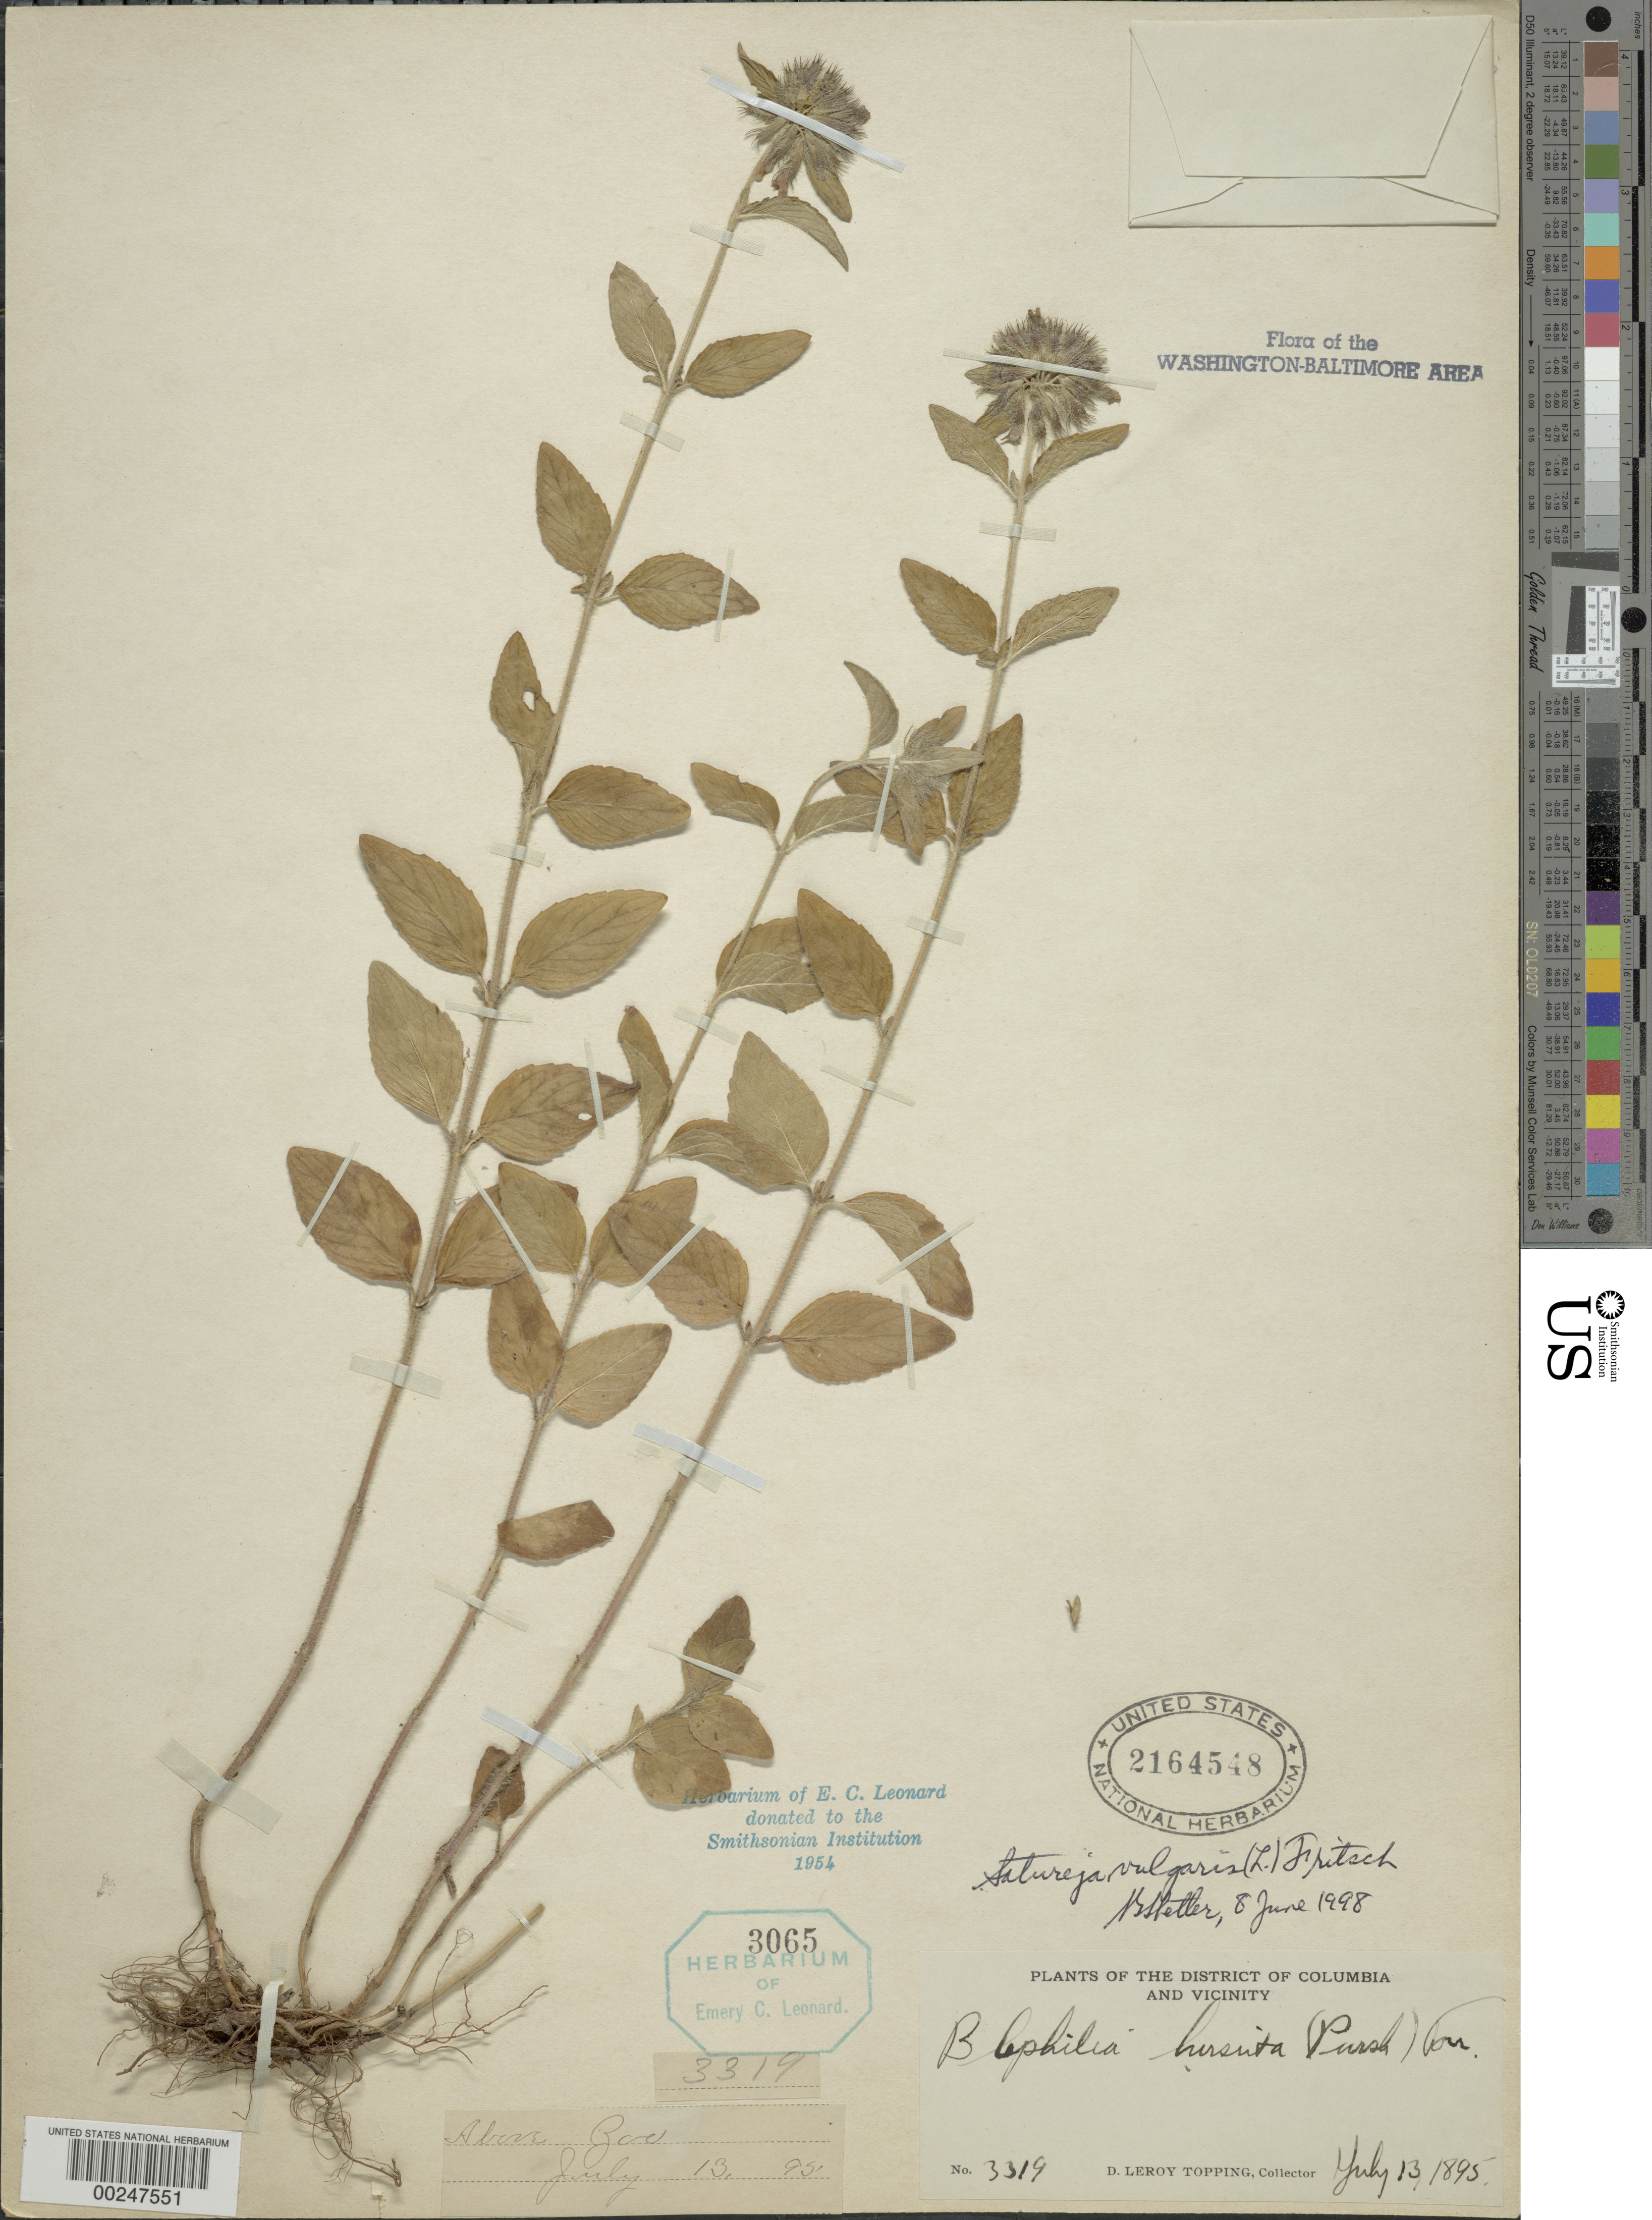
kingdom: Plantae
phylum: Tracheophyta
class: Magnoliopsida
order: Lamiales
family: Lamiaceae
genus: Clinopodium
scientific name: Clinopodium vulgare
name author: L.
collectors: D. L. Topping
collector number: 3319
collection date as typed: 13 Jul 1895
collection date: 1895-07-13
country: United States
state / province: District of Columbia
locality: Above Zoo Rock Creek Park and vicinity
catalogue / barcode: US 2164548